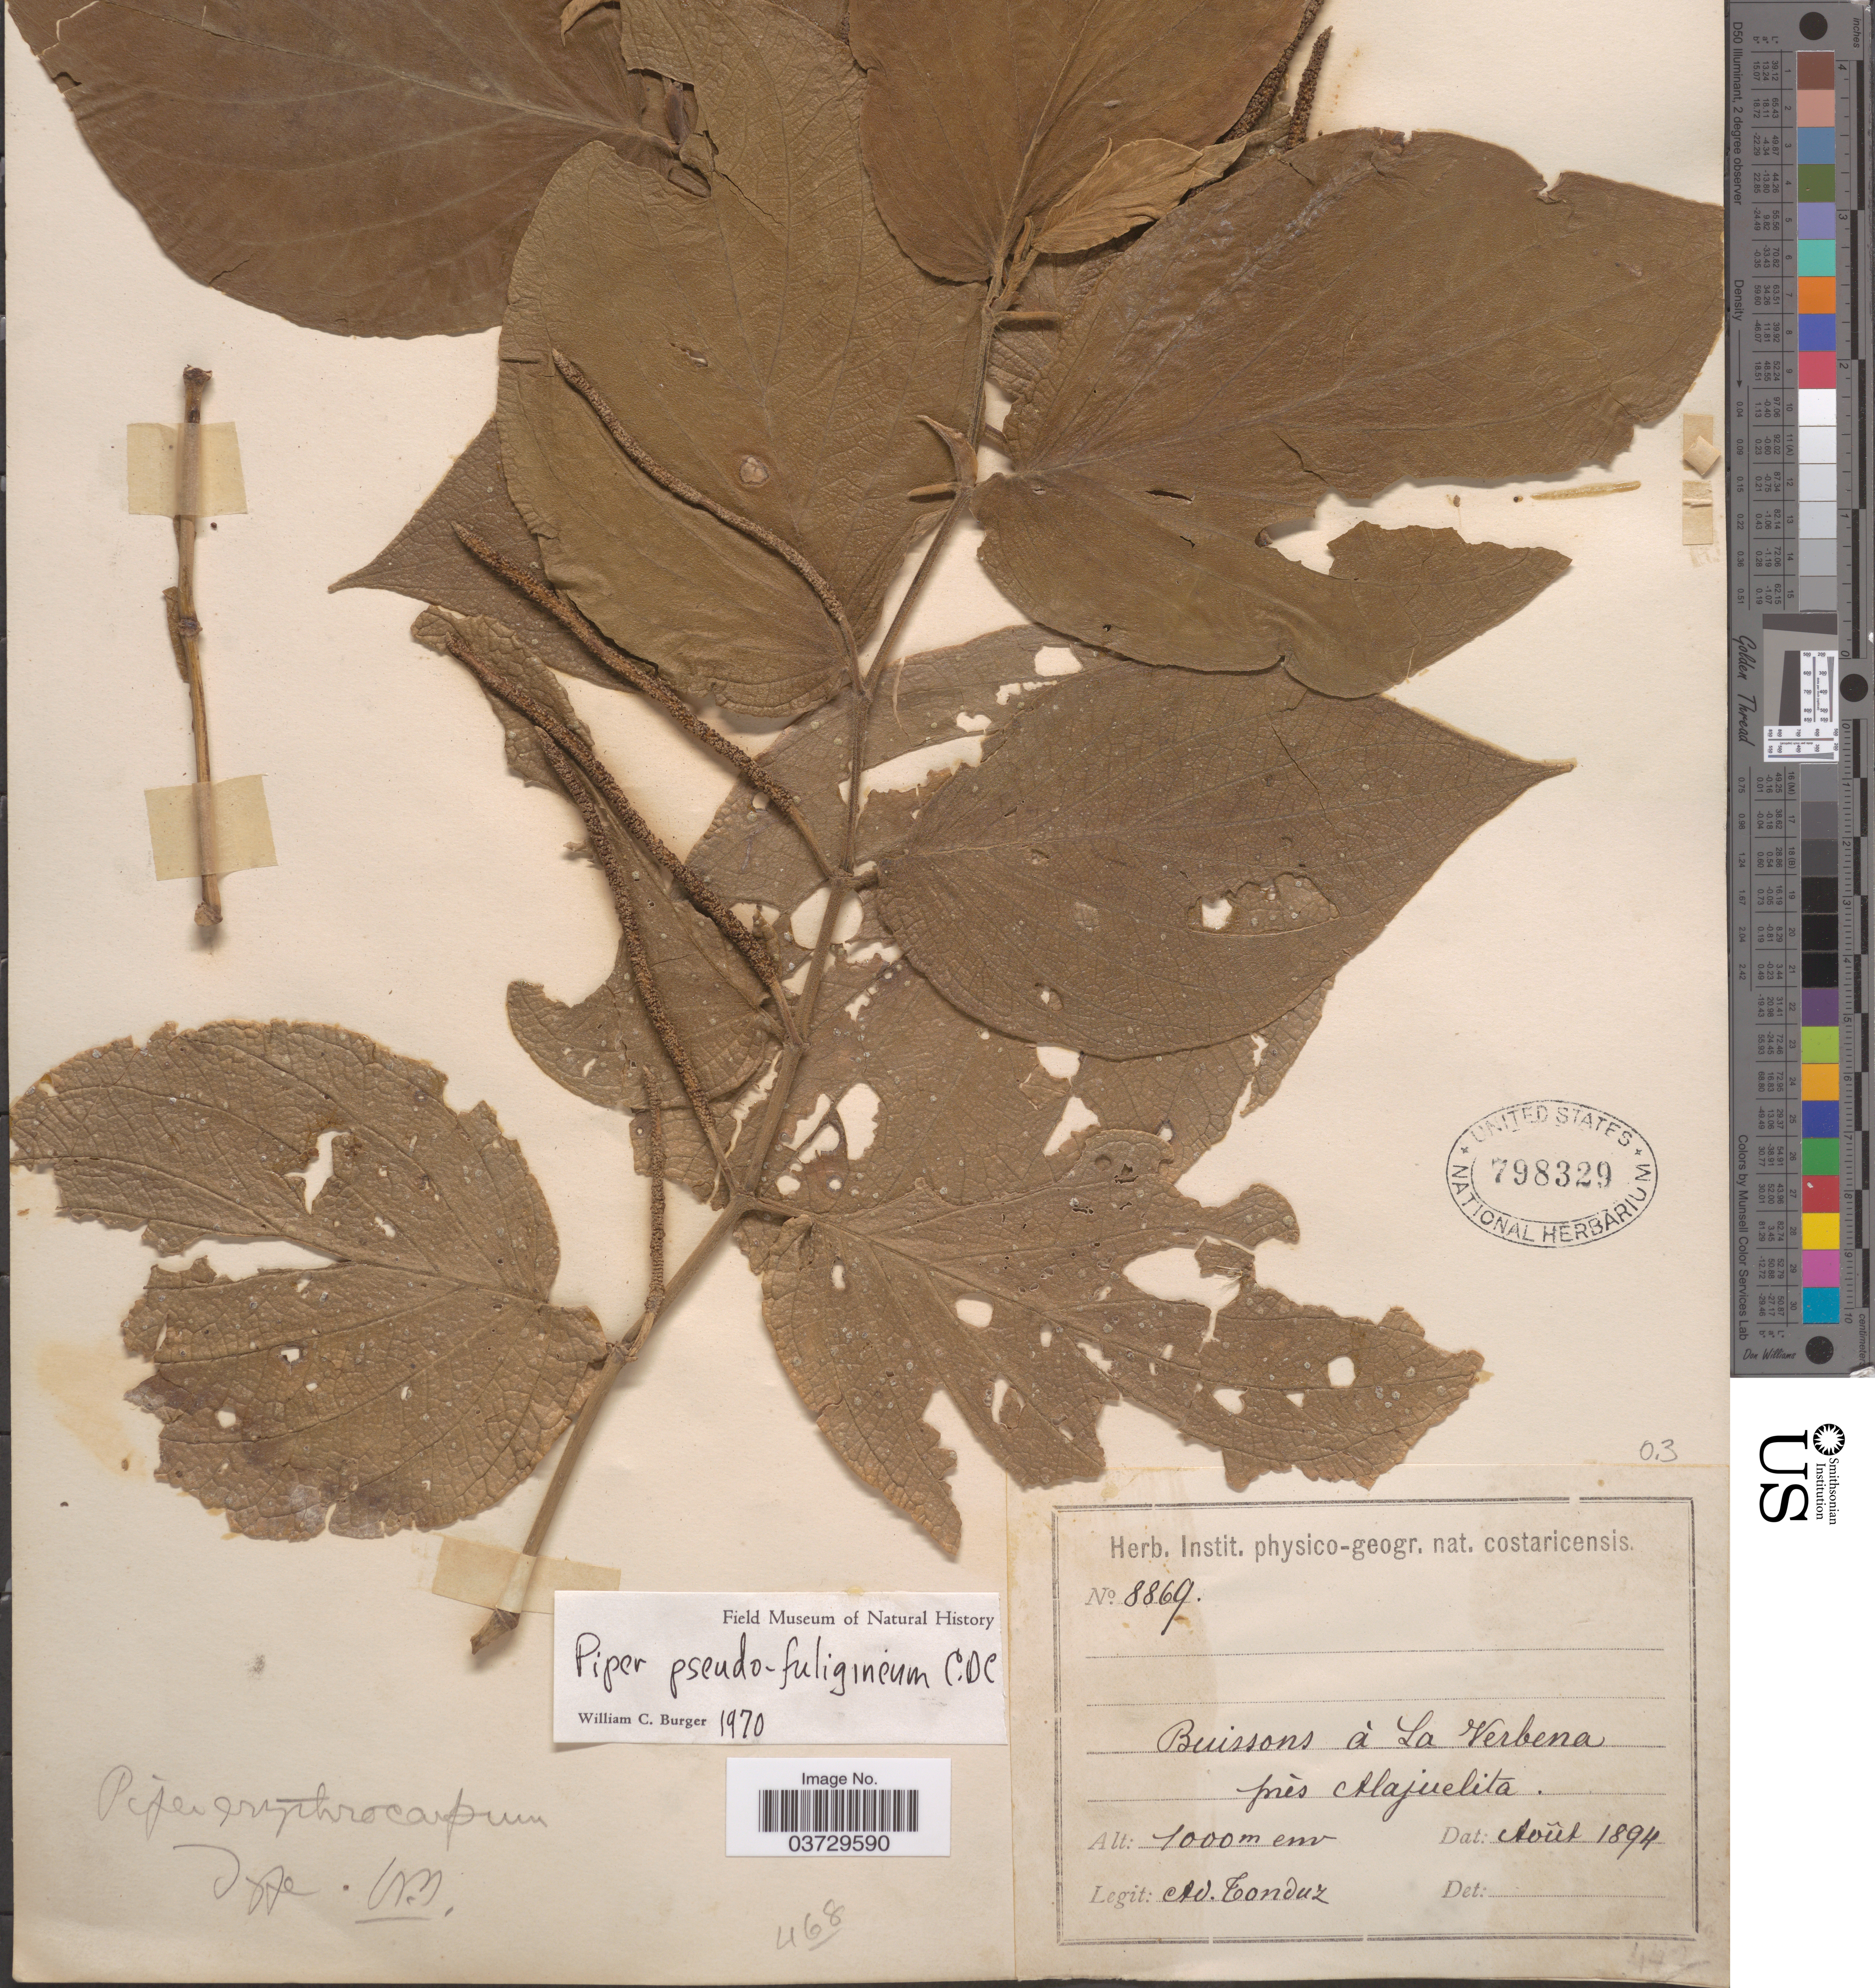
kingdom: Plantae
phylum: Tracheophyta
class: Magnoliopsida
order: Piperales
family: Piperaceae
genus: Piper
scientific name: Piper pseudofuligineum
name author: C. DC.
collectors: A. Tonduz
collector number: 8869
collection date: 1894-08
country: Costa Rica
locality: Buissons à La Verbena près Alajuelita.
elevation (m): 1000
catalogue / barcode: US 798329